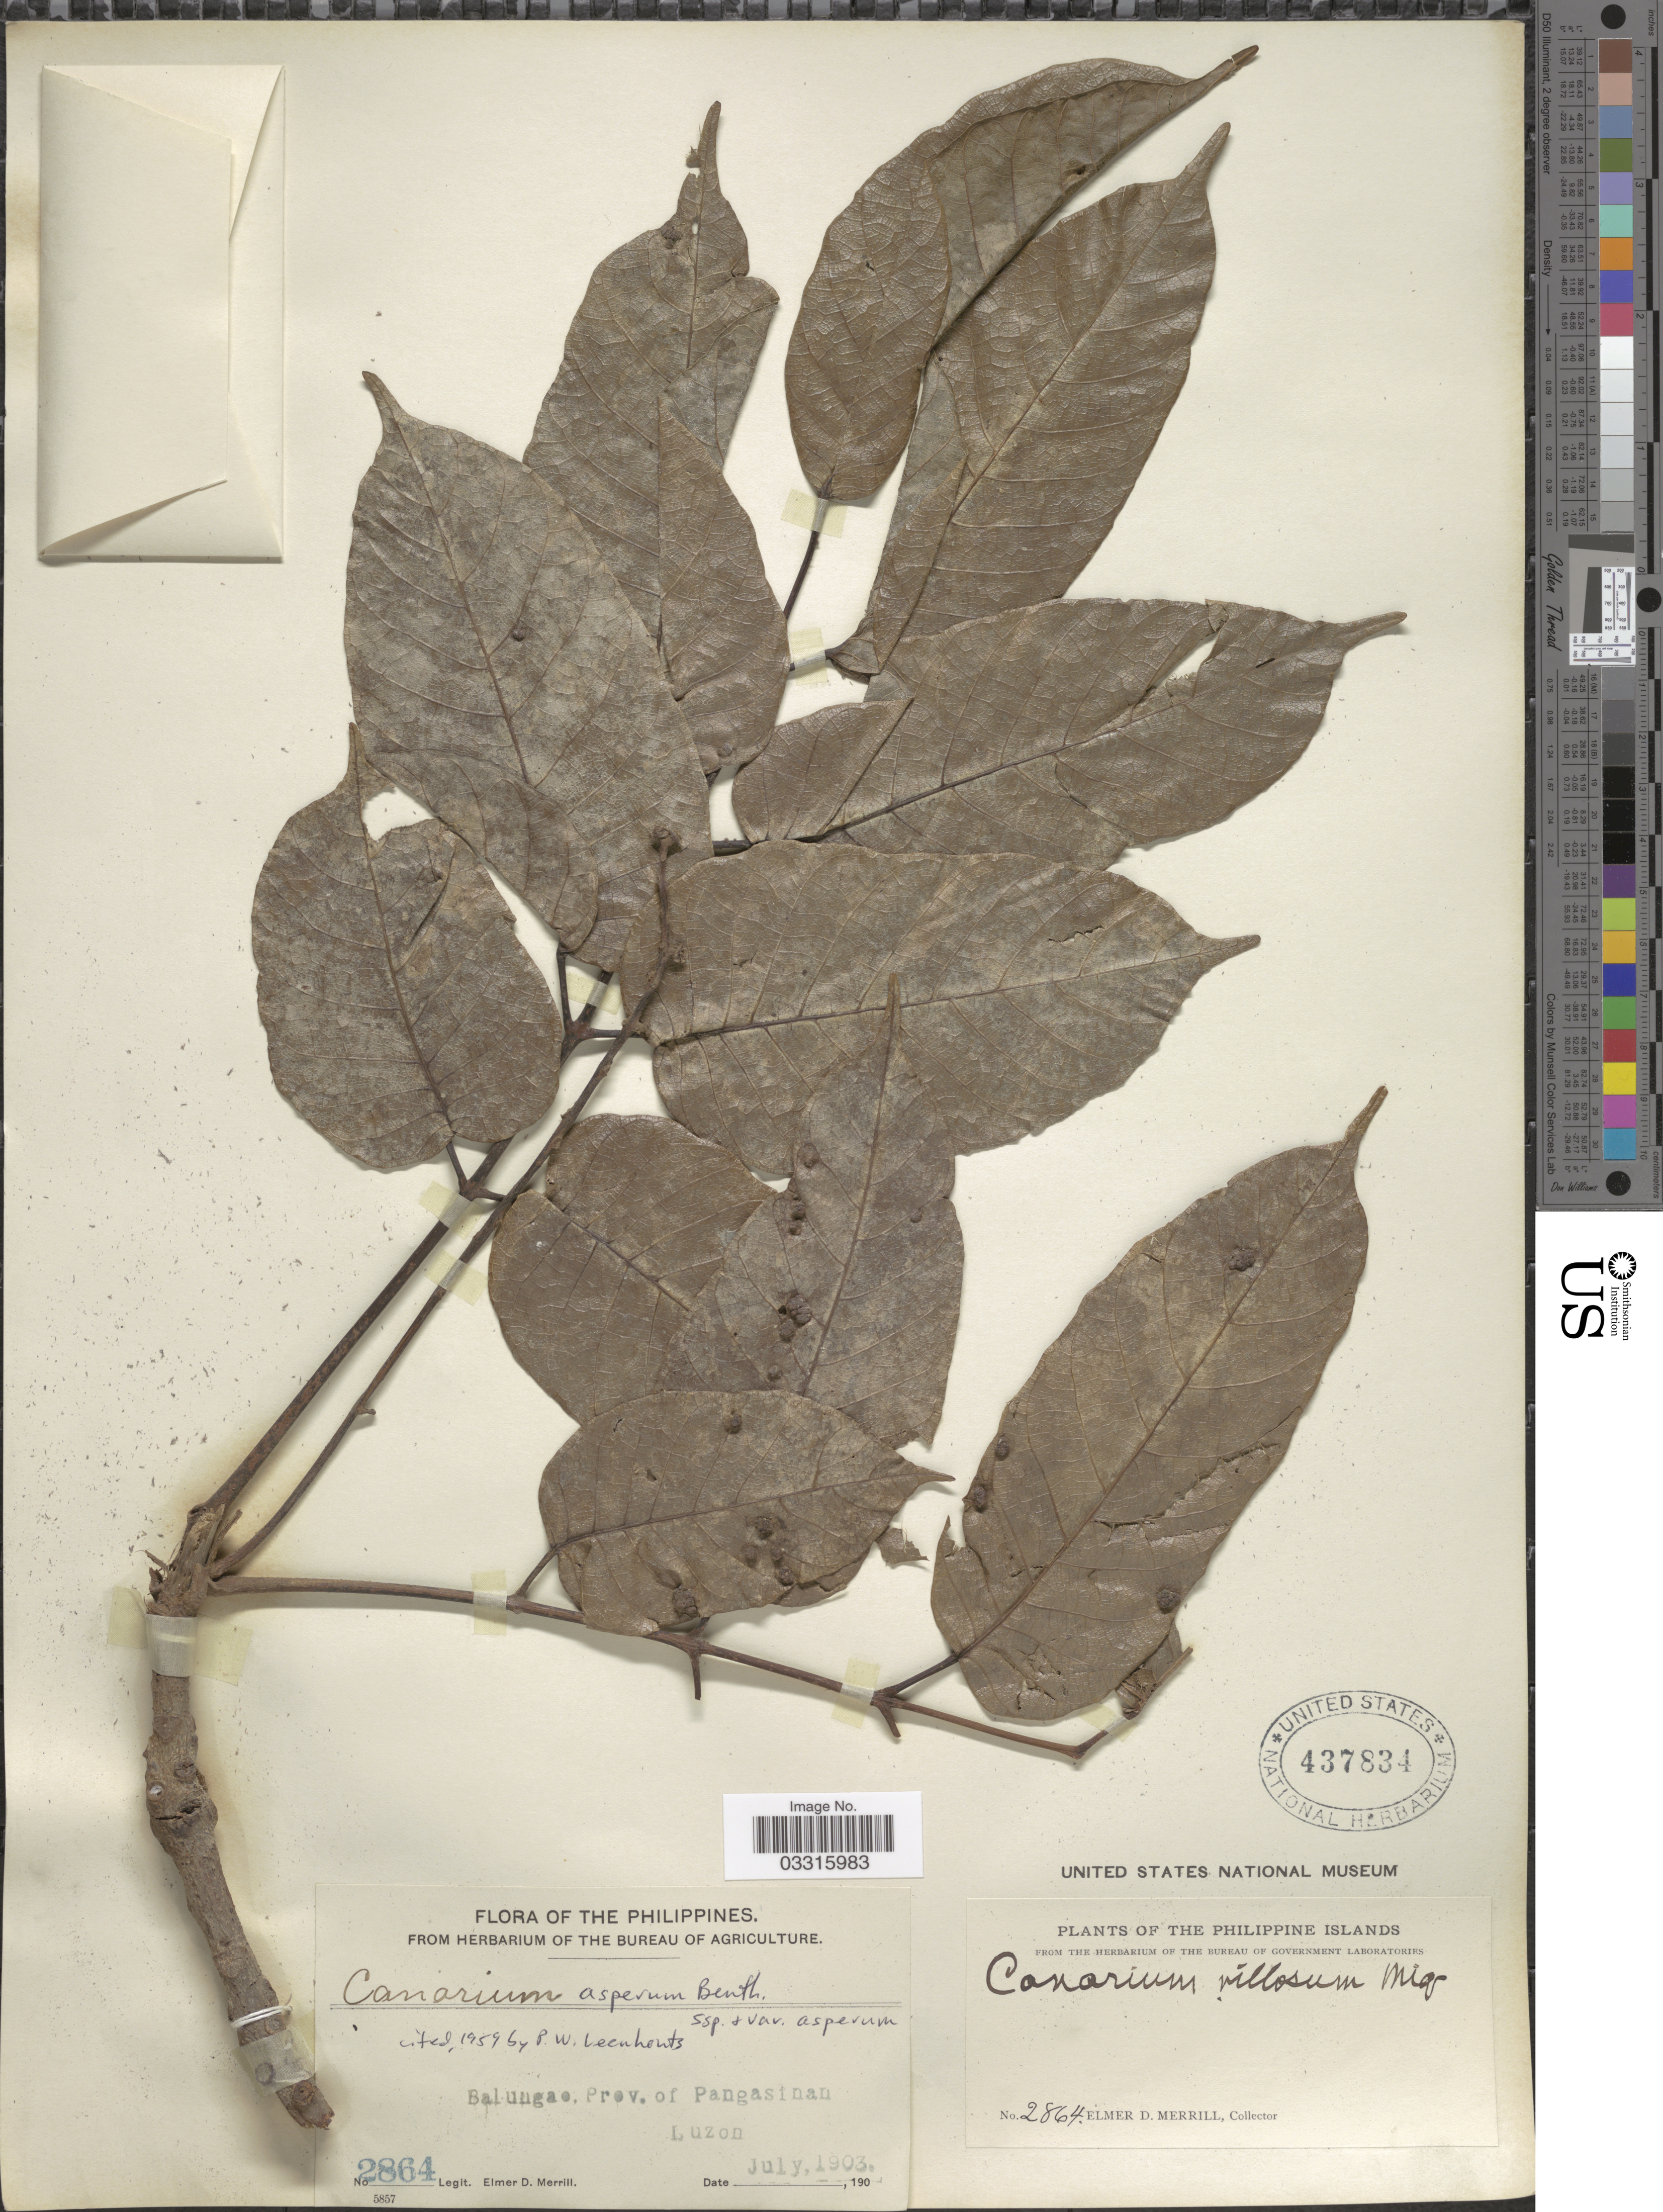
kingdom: Plantae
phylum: Tracheophyta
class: Magnoliopsida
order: Sapindales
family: Burseraceae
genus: Canarium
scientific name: Canarium asperum subsp. asperum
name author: Benth.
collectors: E. D. Merrill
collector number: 2864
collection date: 1903-07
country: Philippines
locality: Balungao, Prov. Pangasinan. Luzon.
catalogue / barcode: US 437834